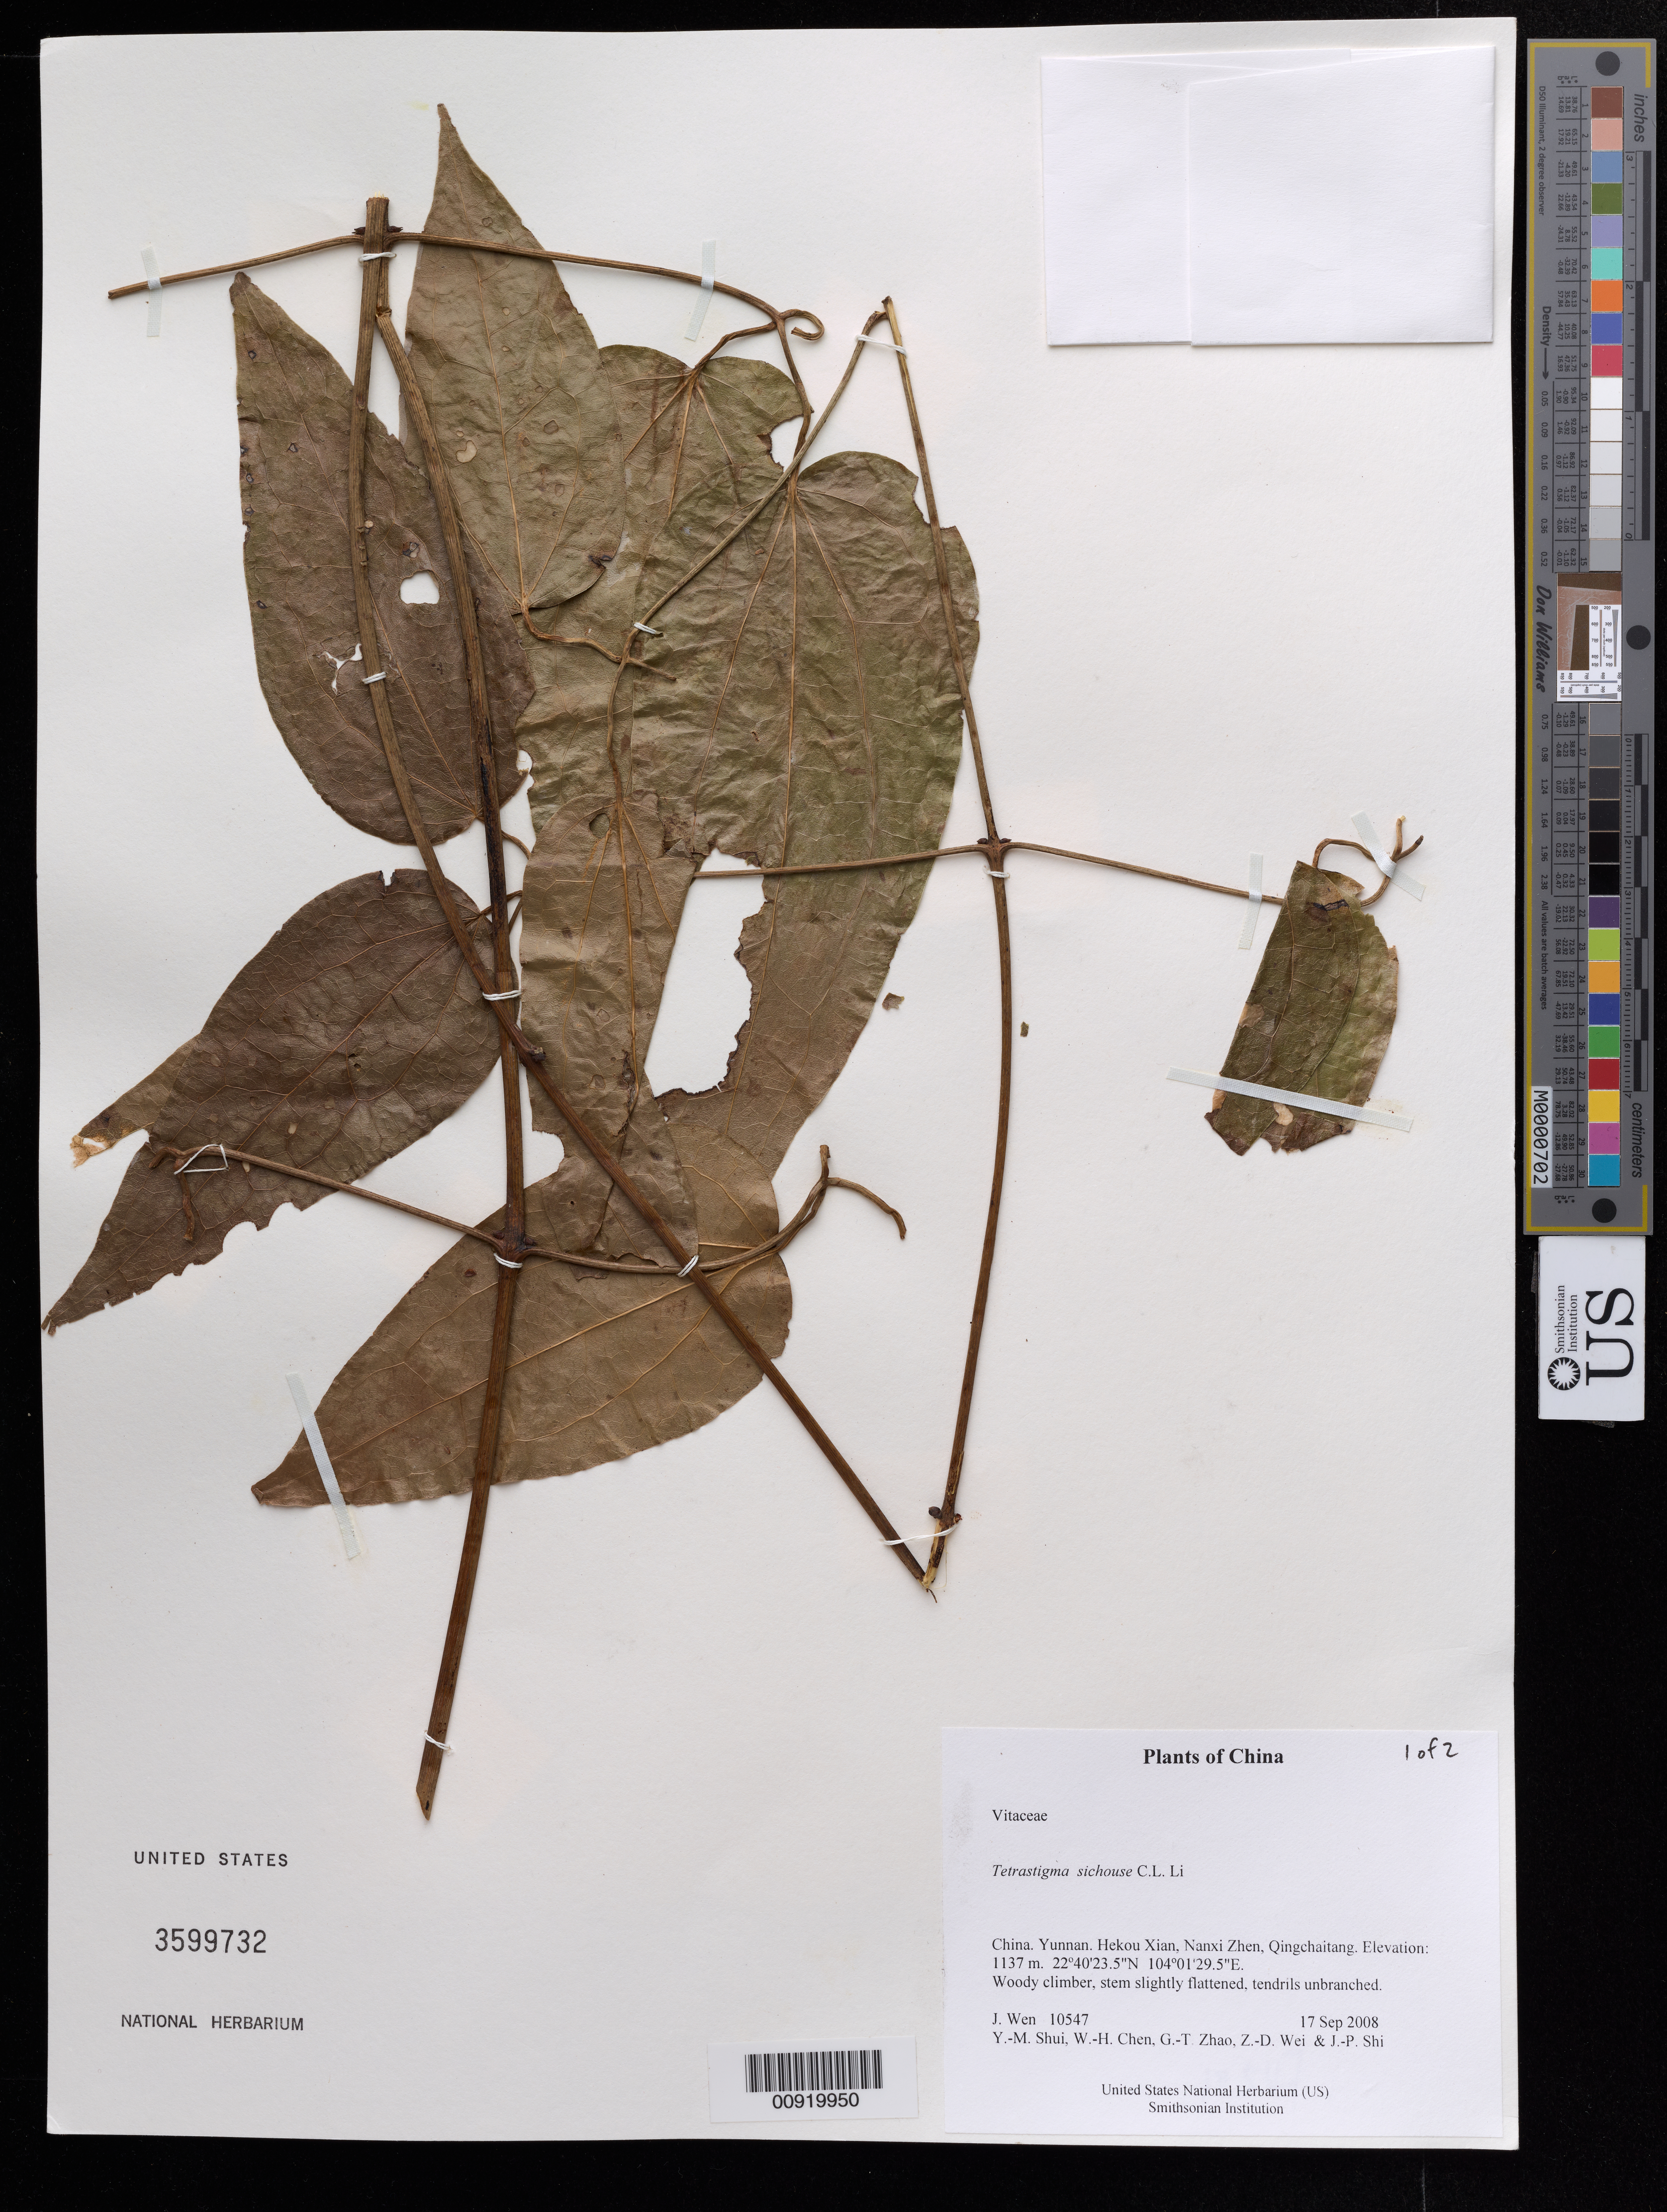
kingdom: Plantae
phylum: Tracheophyta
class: Magnoliopsida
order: Vitales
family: Vitaceae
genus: Tetrastigma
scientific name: Tetrastigma sichouense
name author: C.L. Li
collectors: J. Wen, Y. Shui, W. Chen, G. Zhao, Z. Wei & J. Shi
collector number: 10547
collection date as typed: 17 Sep 2008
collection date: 2008-09-17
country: China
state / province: Yunnan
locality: Hekou Xian, Nanxi Zhen, Qingchaitang.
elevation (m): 1137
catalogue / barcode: US 3599732